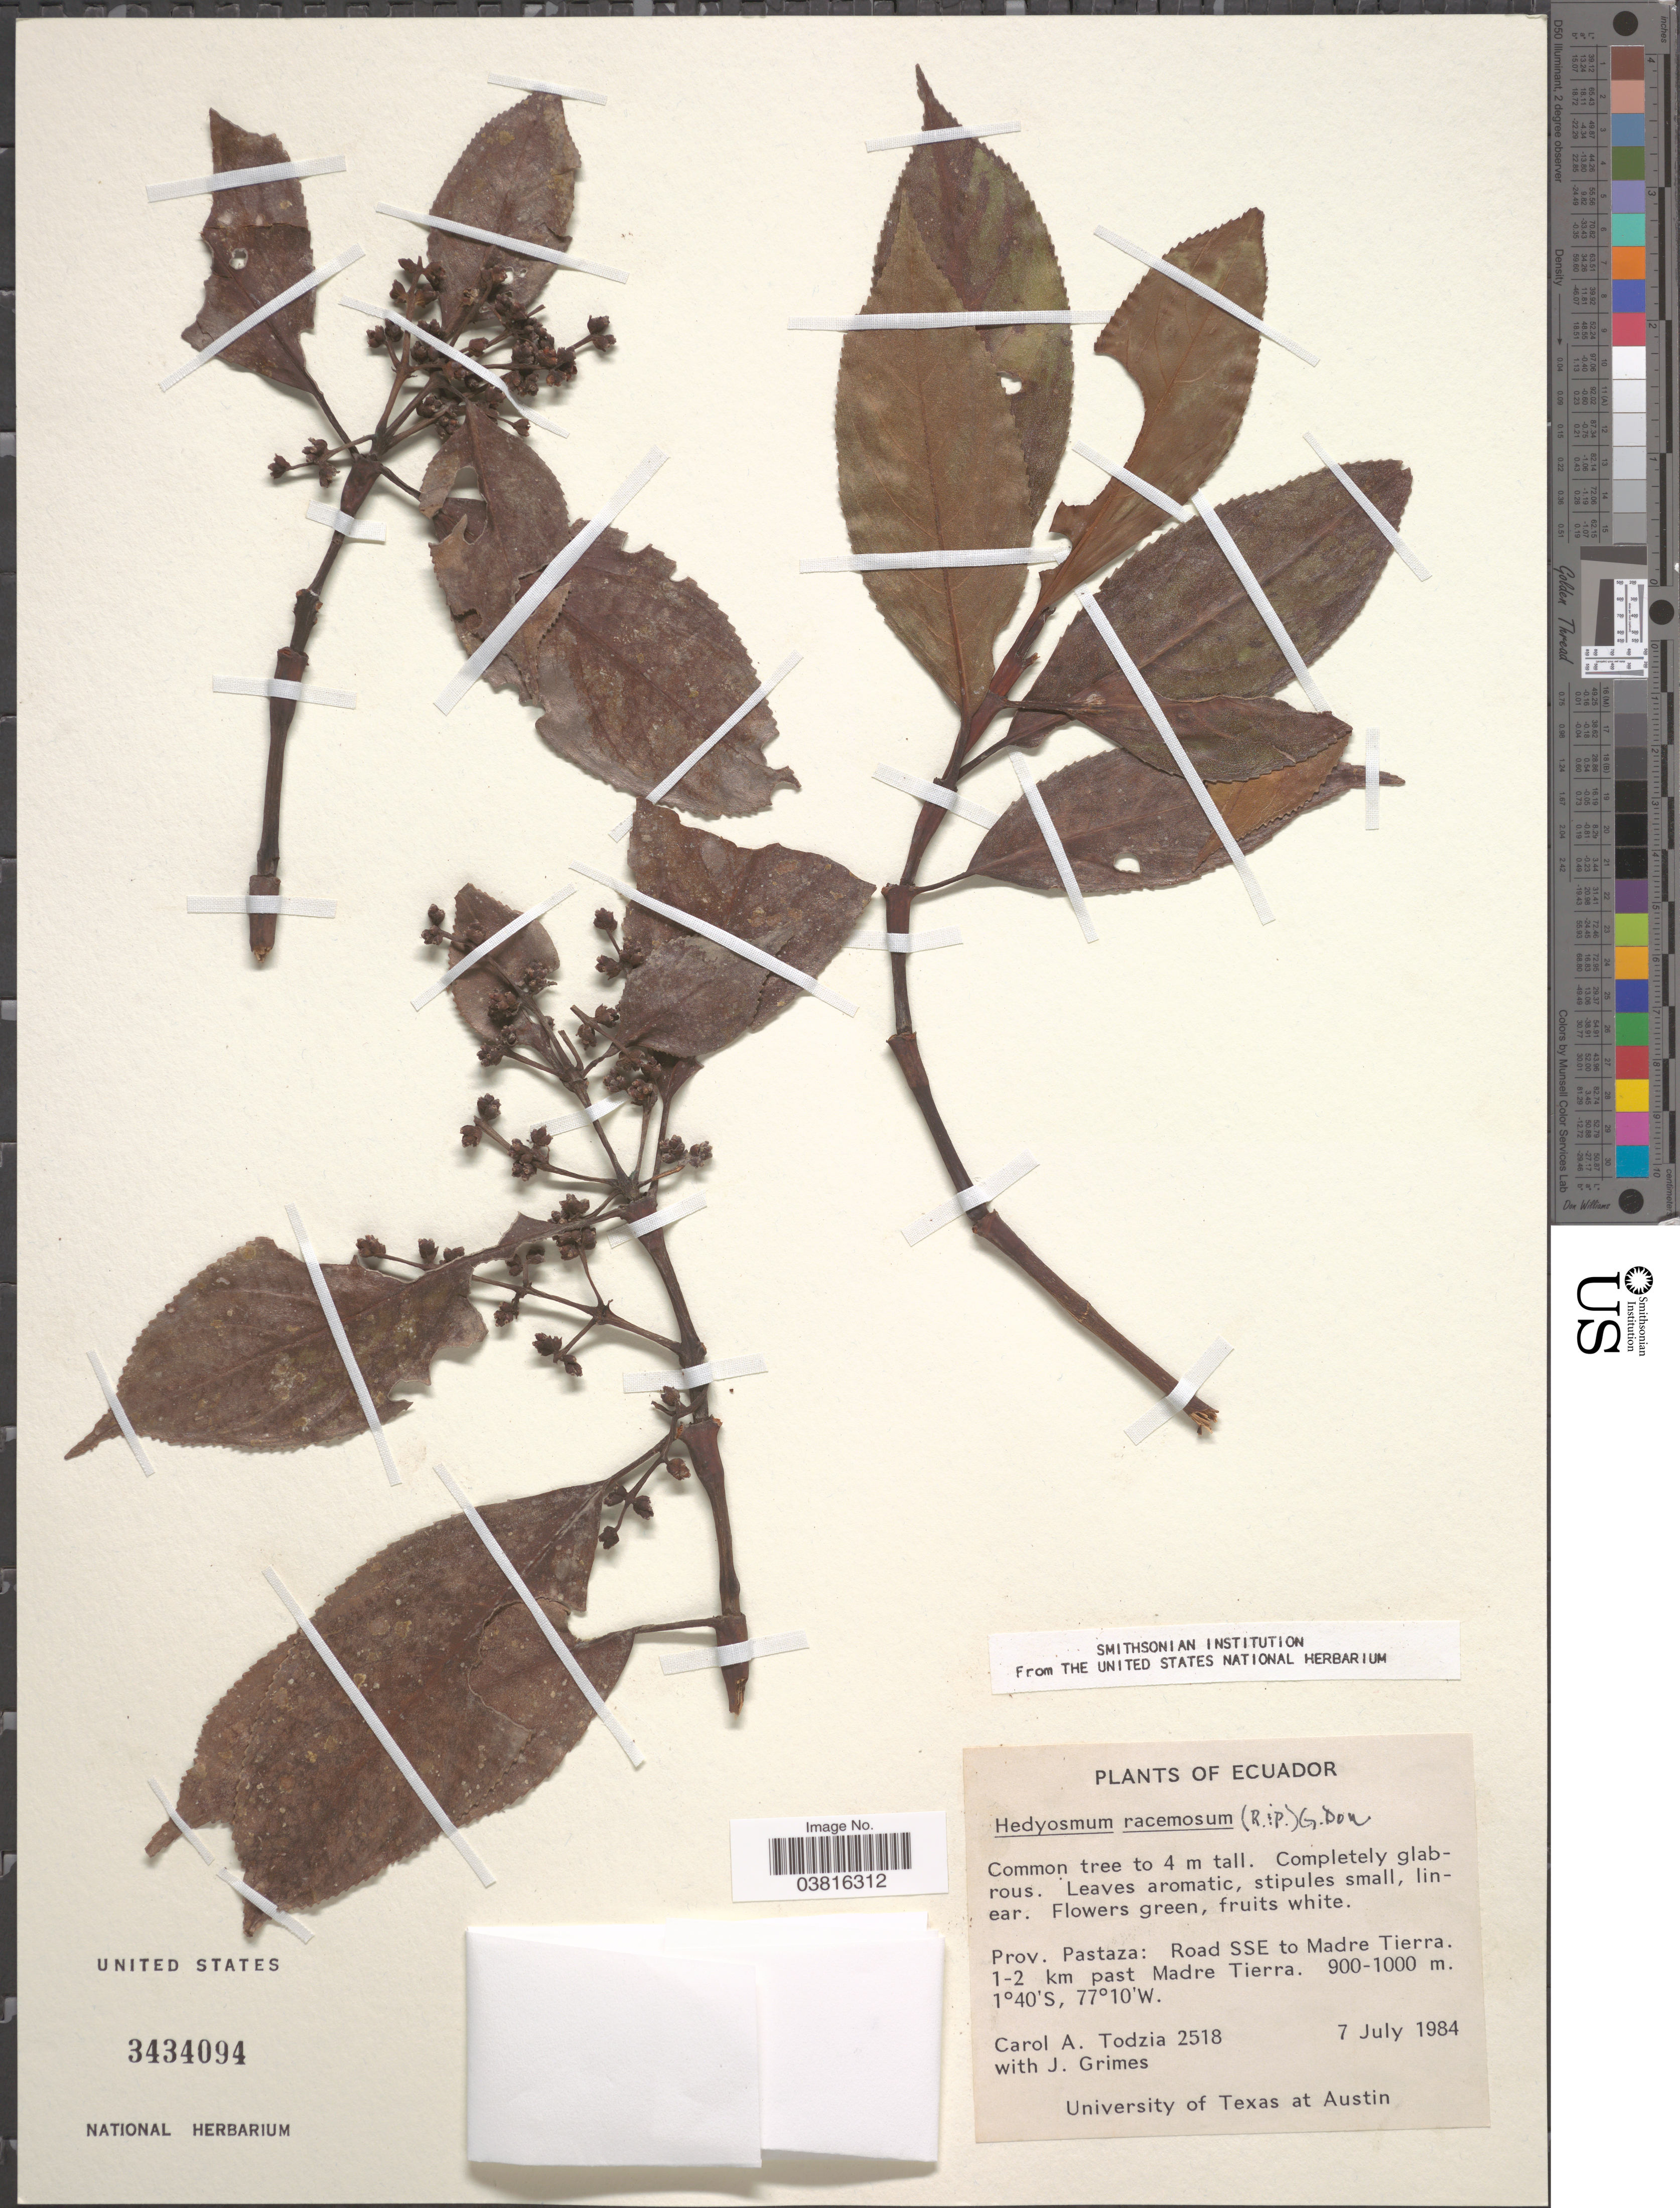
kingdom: Plantae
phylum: Tracheophyta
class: Magnoliopsida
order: Chloranthales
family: Chloranthaceae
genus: Hedyosmum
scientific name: Hedyosmum racemosum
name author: (Ruiz & Pav.) G. Don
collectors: C. A. Todzia & J. Grimes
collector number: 2518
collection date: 1984-07-07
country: Ecuador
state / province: Pastaza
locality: Road SSE to Madre Tierra. 1-2 km past Madre Tierra.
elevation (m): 900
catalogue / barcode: US 3434094